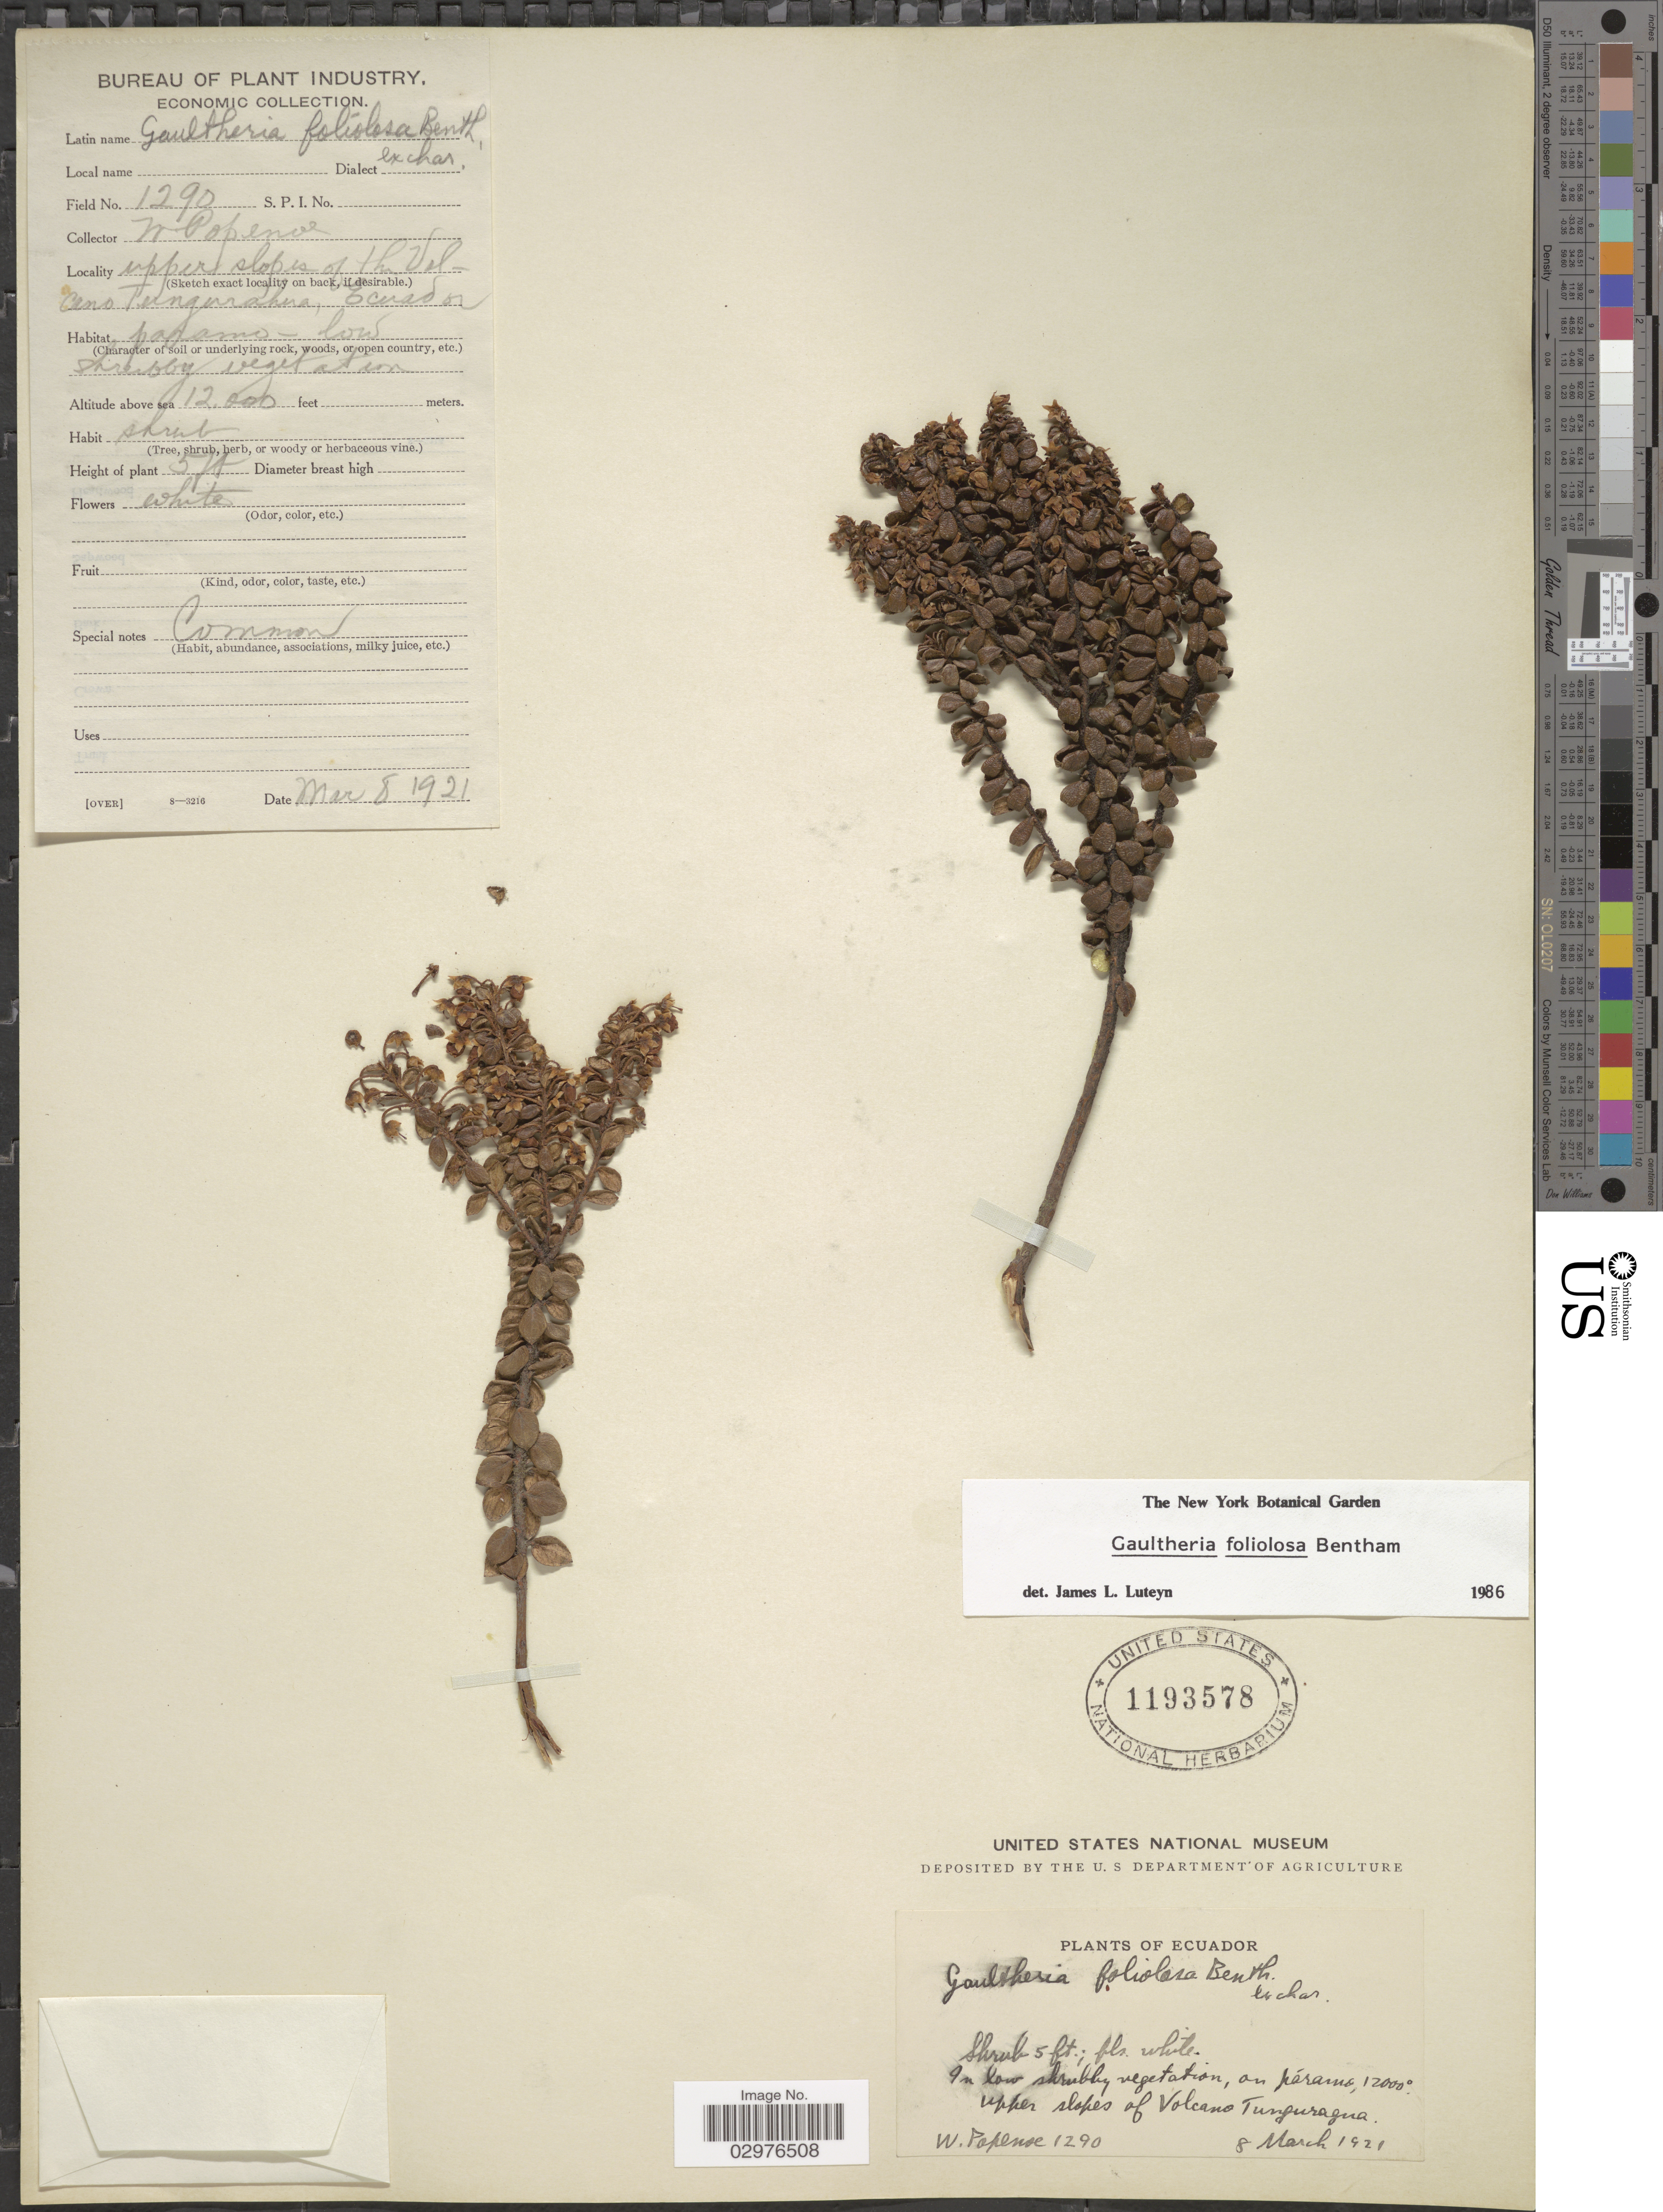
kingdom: Plantae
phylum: Tracheophyta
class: Magnoliopsida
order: Ericales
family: Ericaceae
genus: Gaultheria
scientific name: Gaultheria foliolosa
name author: Benth.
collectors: W. Popenoe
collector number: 1290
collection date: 1921-03-08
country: Ecuador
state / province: Tungurahua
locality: Upper slopes of the Volcano Tungurahua.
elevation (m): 3658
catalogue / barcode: US 1193578